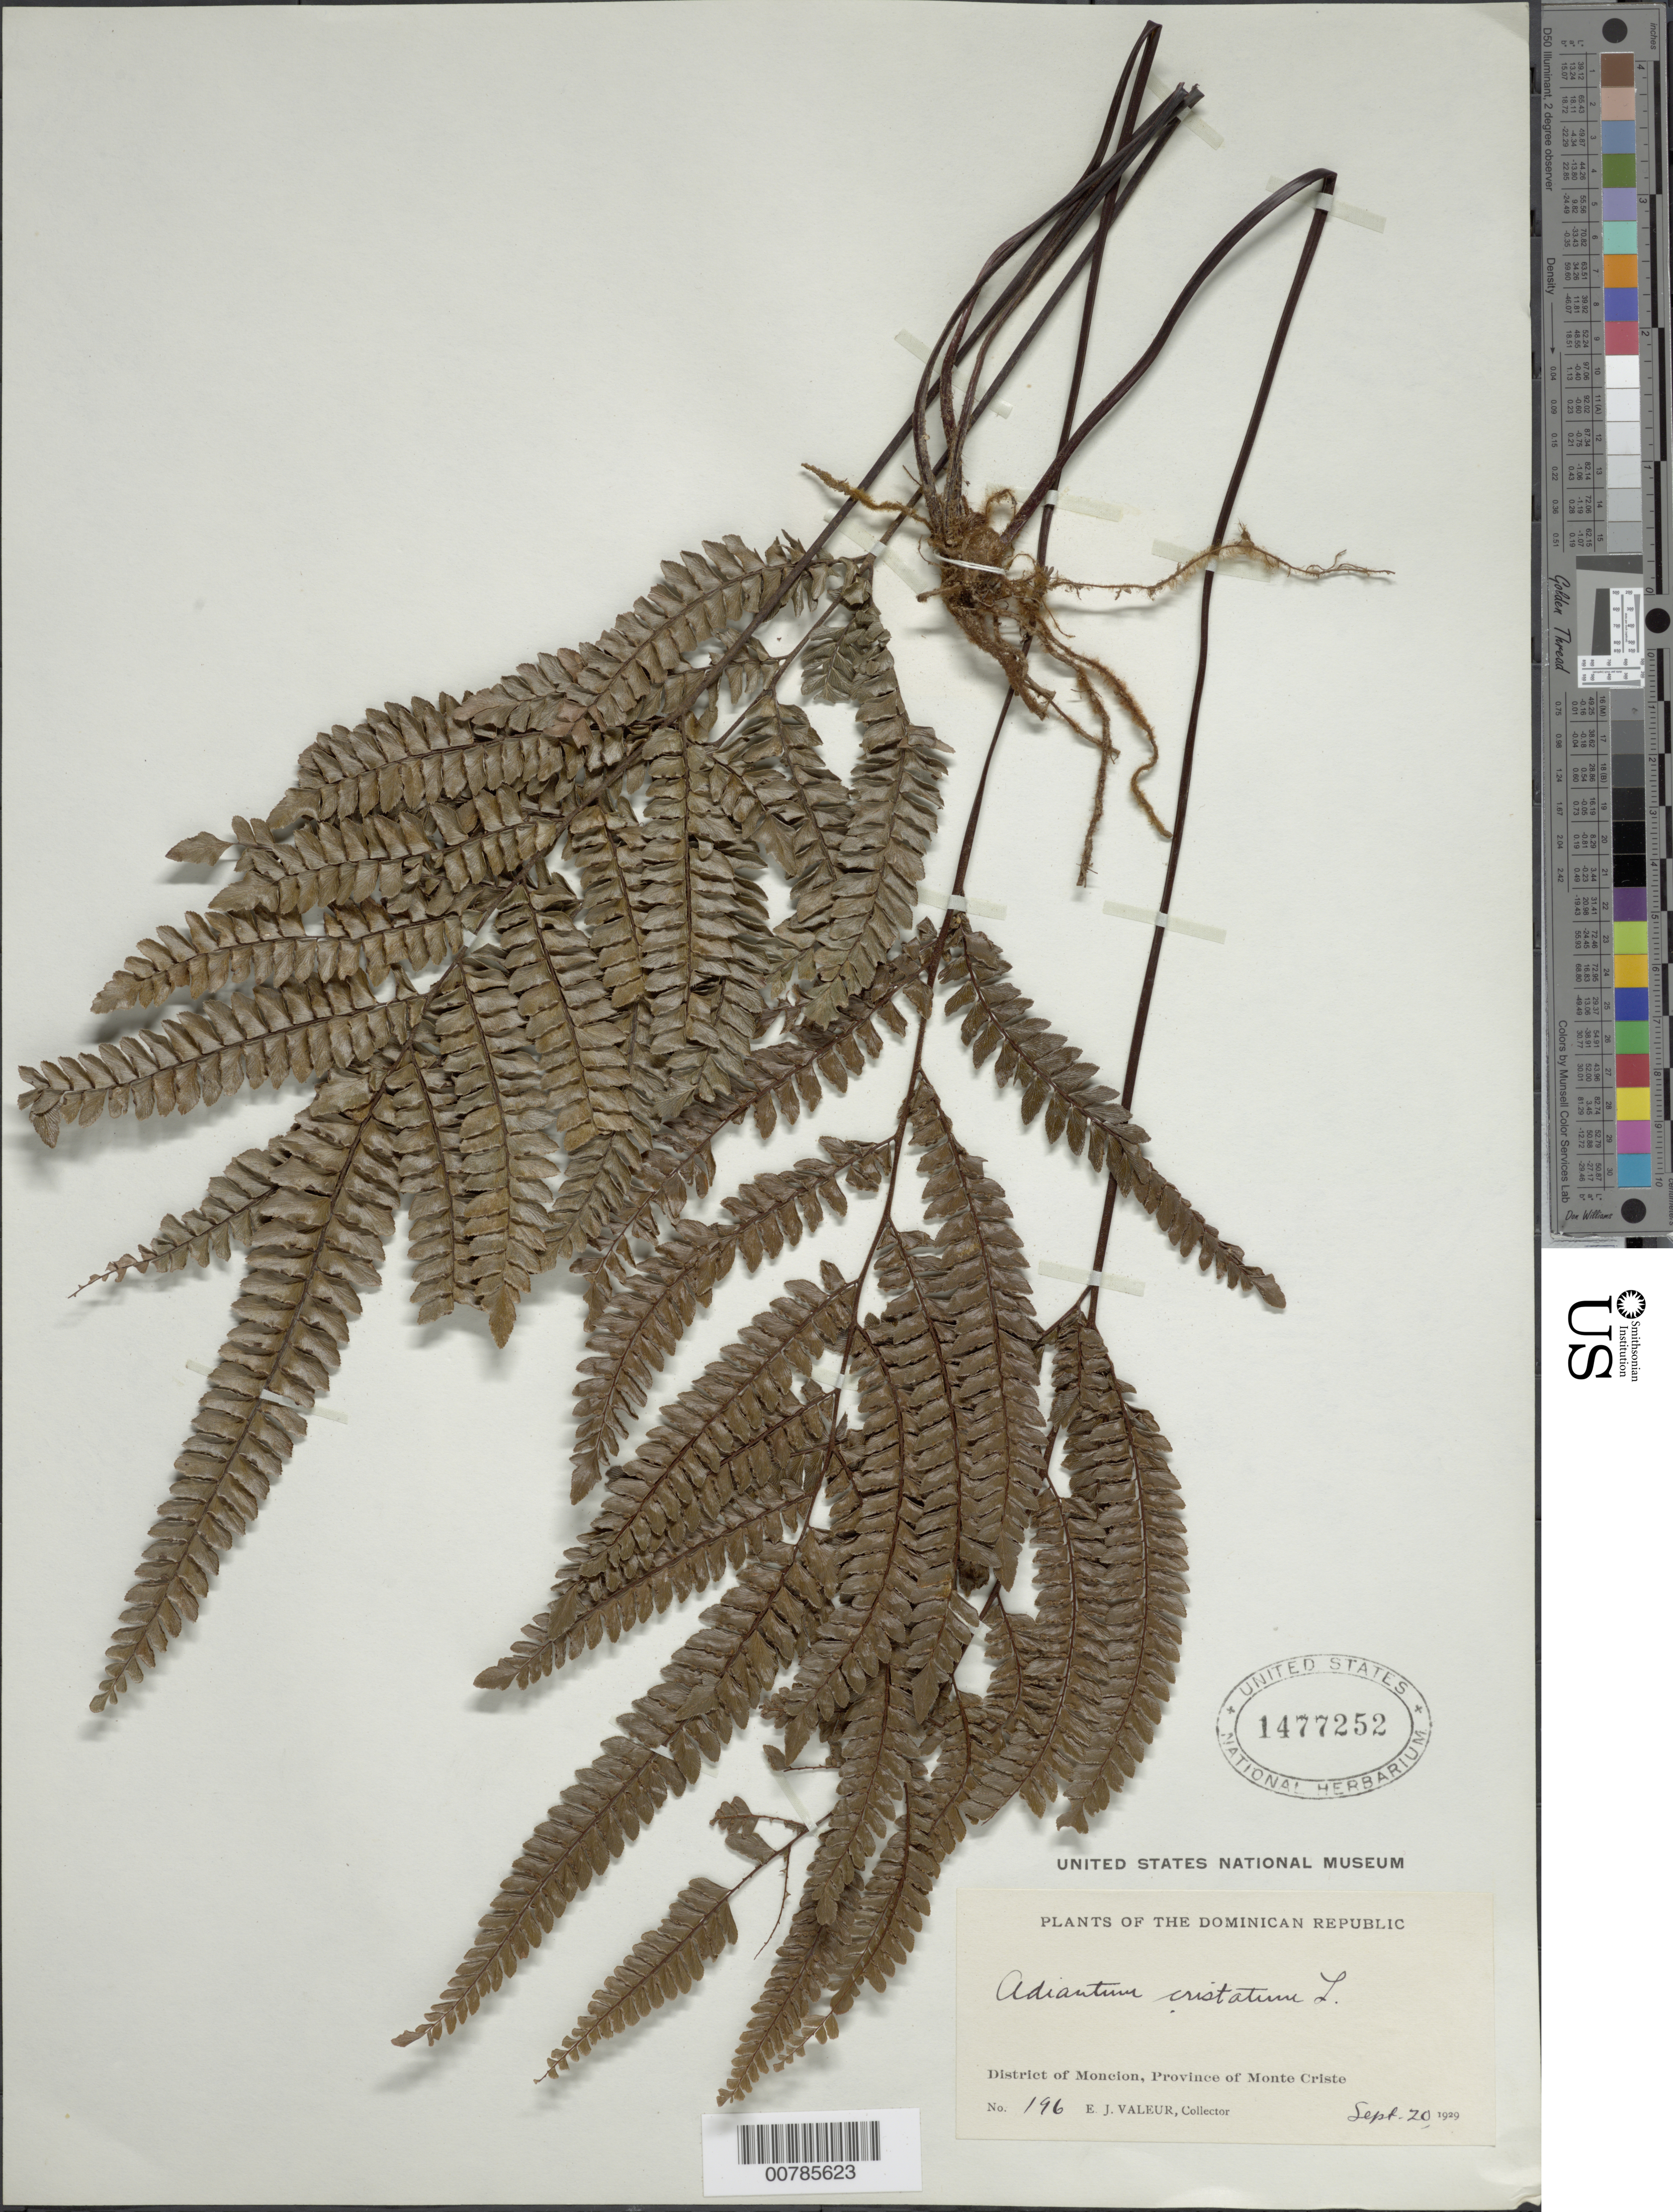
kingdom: Plantae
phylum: Tracheophyta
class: Polypodiopsida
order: Polypodiales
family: Pteridaceae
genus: Adiantum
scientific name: Adiantum pyramidale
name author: (L.) Willd.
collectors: E. Valeur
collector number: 196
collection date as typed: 20 Sep 1929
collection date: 1929-09-20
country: Dominican Republic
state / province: Monte Cristi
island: Hispaniola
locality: Dist. Of Moncion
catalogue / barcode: US 1477252